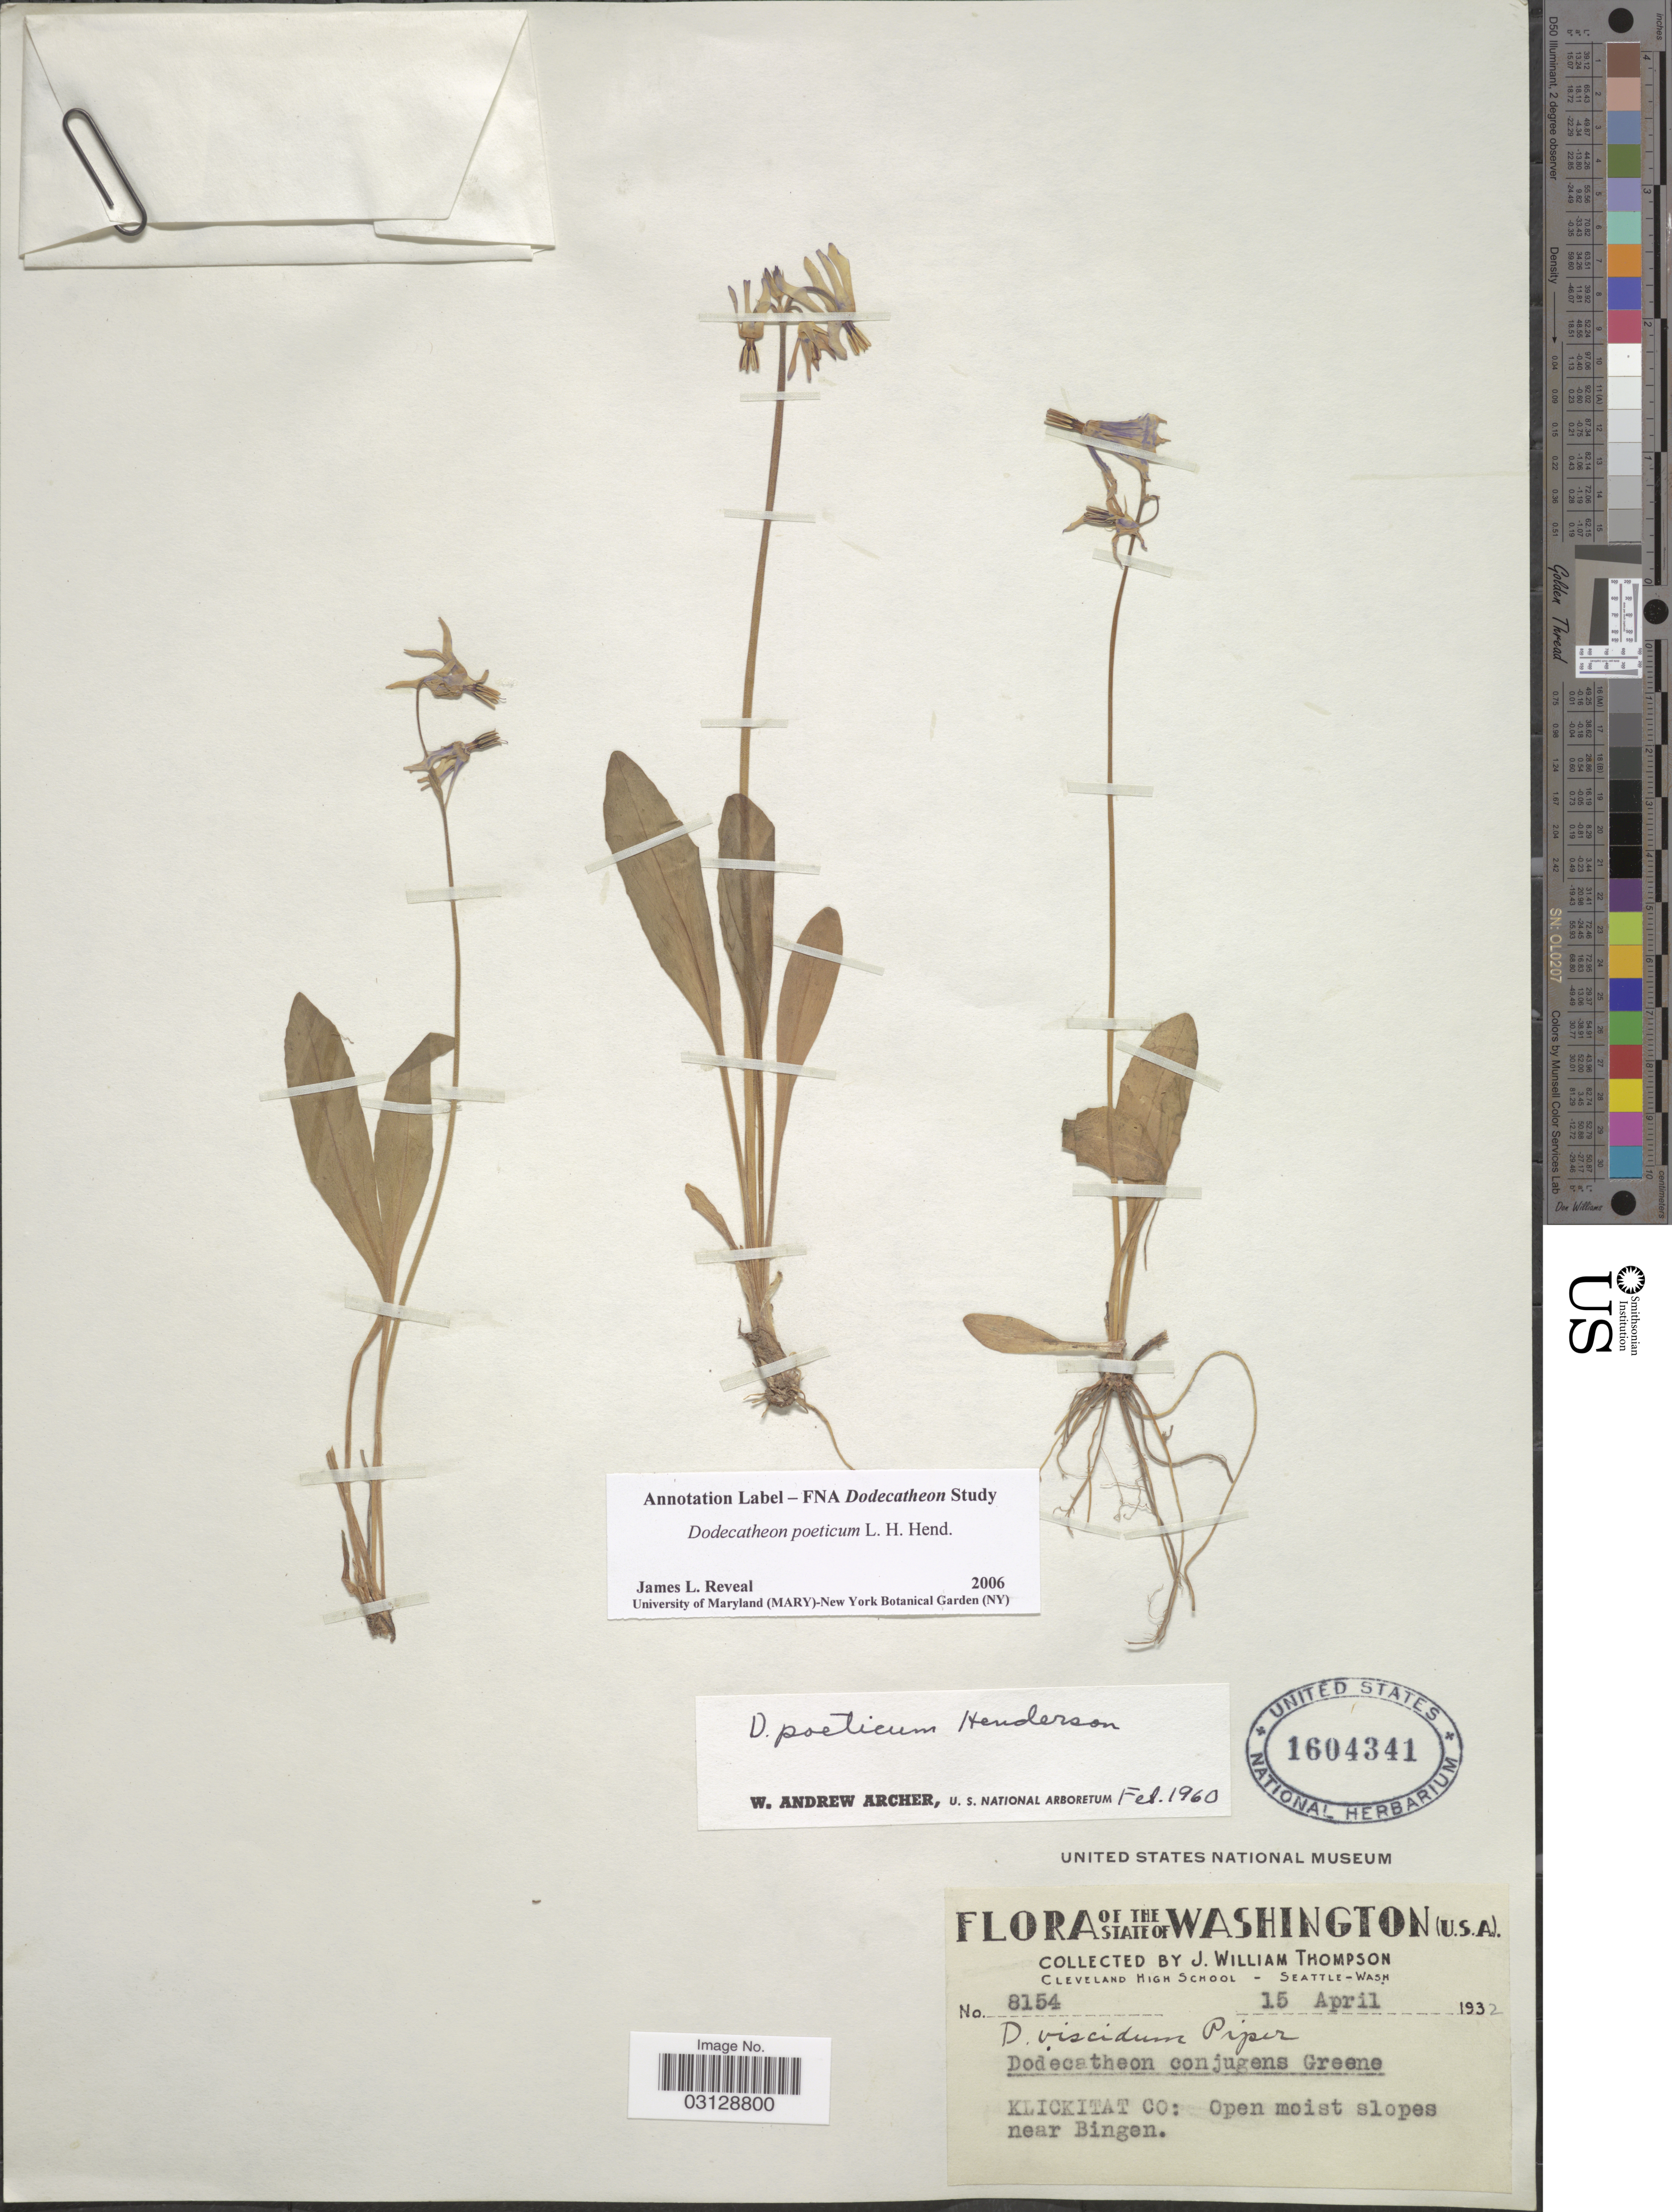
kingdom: Plantae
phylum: Tracheophyta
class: Magnoliopsida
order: Ericales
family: Primulaceae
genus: Dodecatheon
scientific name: Dodecatheon poeticum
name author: L.F. Hend.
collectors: J. W. Thompson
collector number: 8154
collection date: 1932-04-15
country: United States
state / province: Washington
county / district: Klickitat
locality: Klickitat Co: Open moist slopes near Bingen.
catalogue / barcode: US 1604341